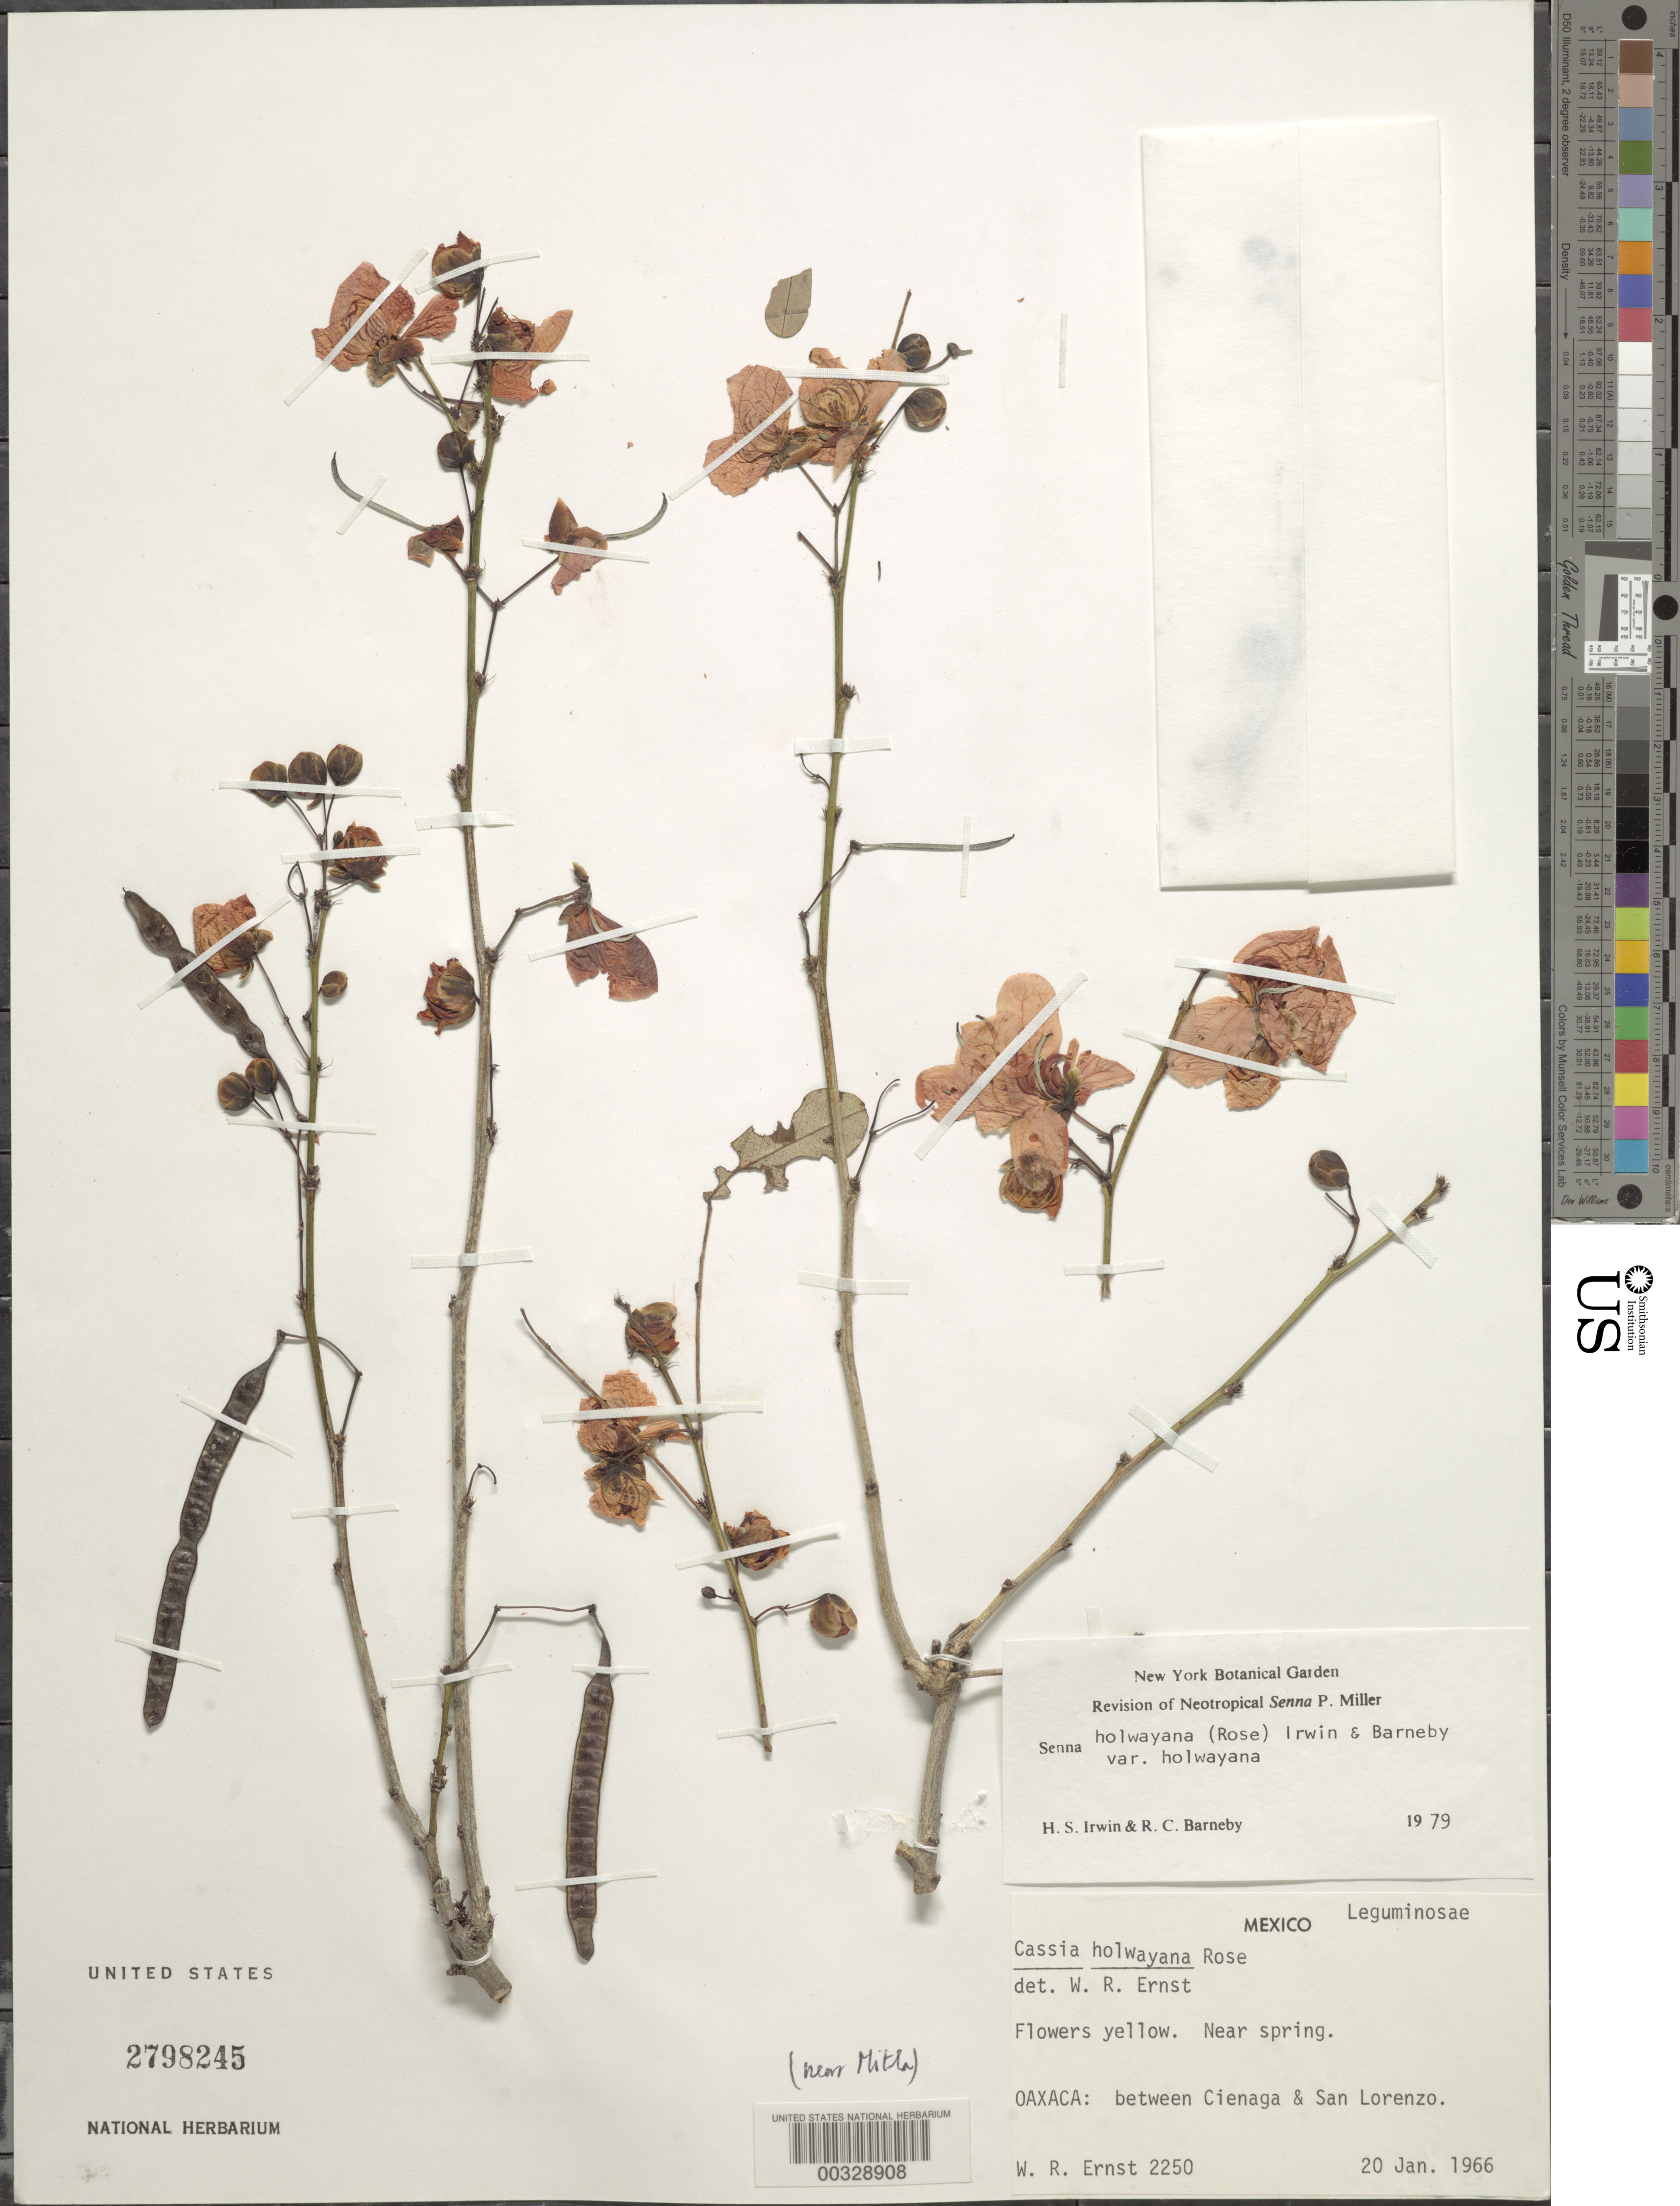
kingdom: Plantae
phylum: Tracheophyta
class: Magnoliopsida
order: Fabales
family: Fabaceae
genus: Senna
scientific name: Senna holwayana var. holwayana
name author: (Rose) H.S. Irwin & Barneby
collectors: W. R. Ernst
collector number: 2250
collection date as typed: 20 Jan 1966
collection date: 1966-01-20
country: Mexico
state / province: Oaxaca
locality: Near mitla; between cienaga and san lorenzo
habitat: Near spring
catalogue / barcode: US 2798245